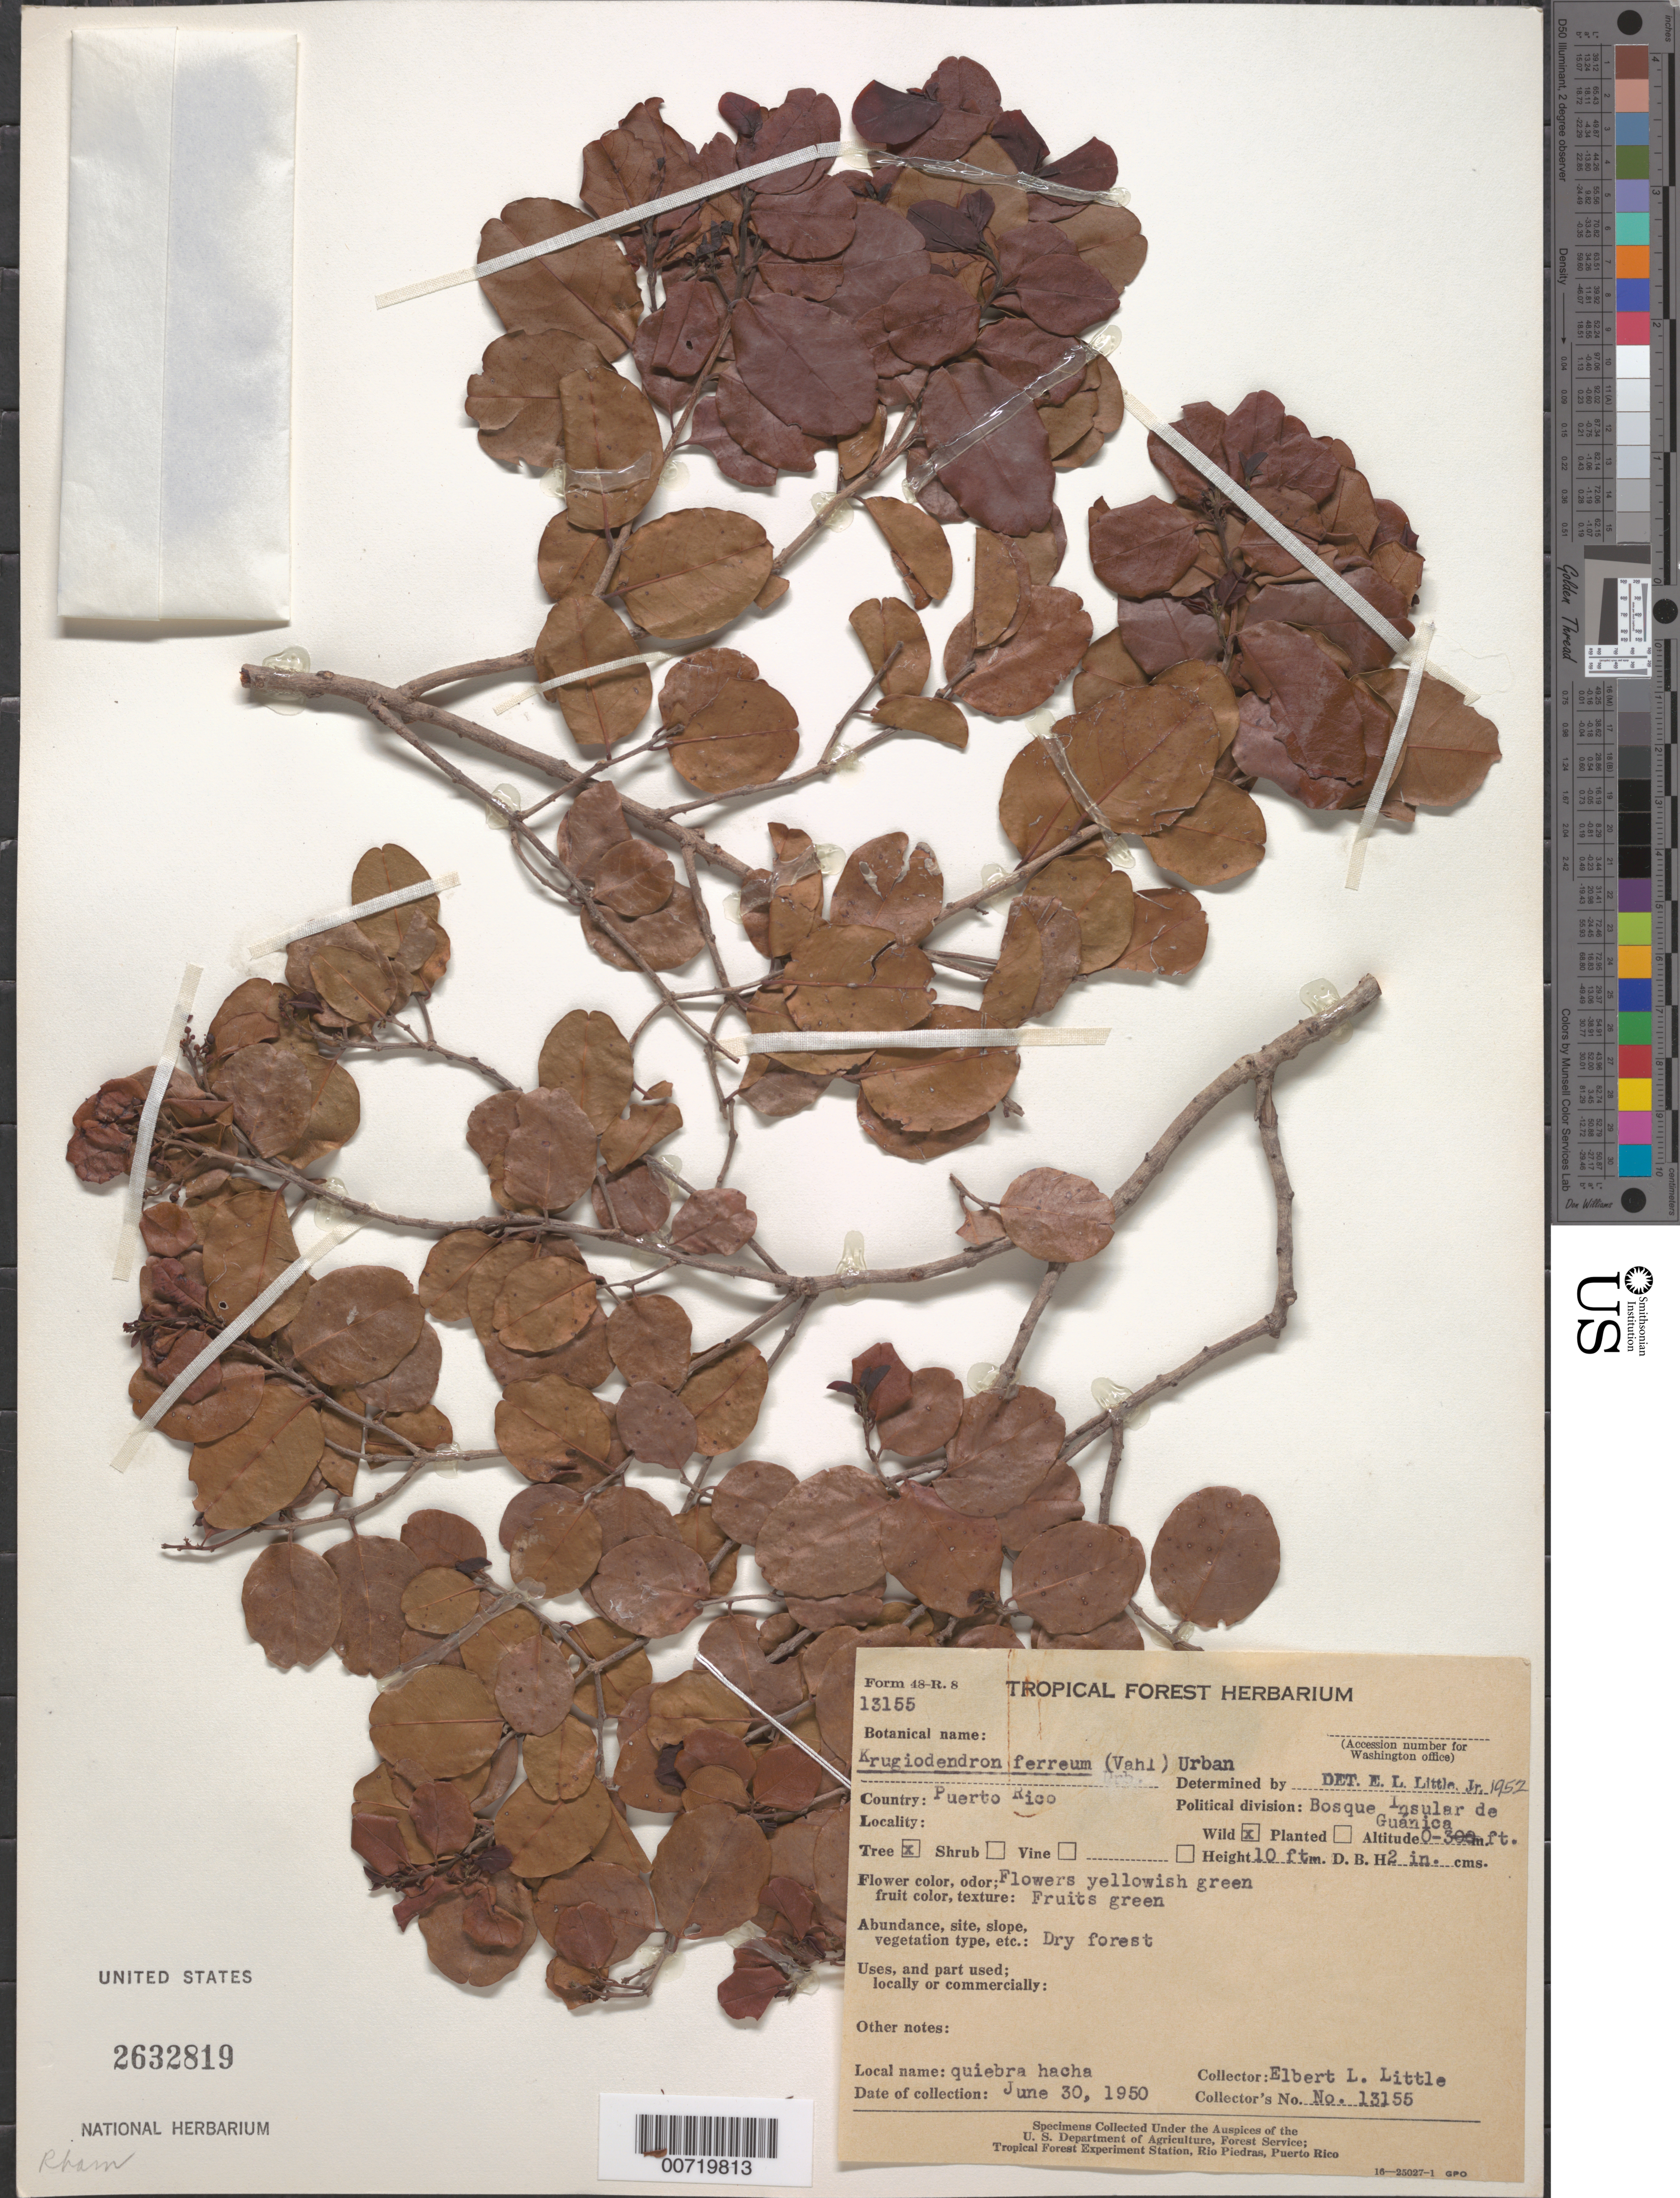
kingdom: Plantae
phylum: Tracheophyta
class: Magnoliopsida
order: Rosales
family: Rhamnaceae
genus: Krugiodendron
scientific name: Krugiodendron ferreum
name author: (Vahl) Urb.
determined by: Little, Elbert L., Jr., (FSSR), United States Department of Agriculture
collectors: E. L. Little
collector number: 13155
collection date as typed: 30 Jun 1950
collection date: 1950-06-30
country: Puerto Rico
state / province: Guánica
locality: Bosque Insular de Guanica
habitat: Dry forest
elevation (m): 0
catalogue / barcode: US 2632819